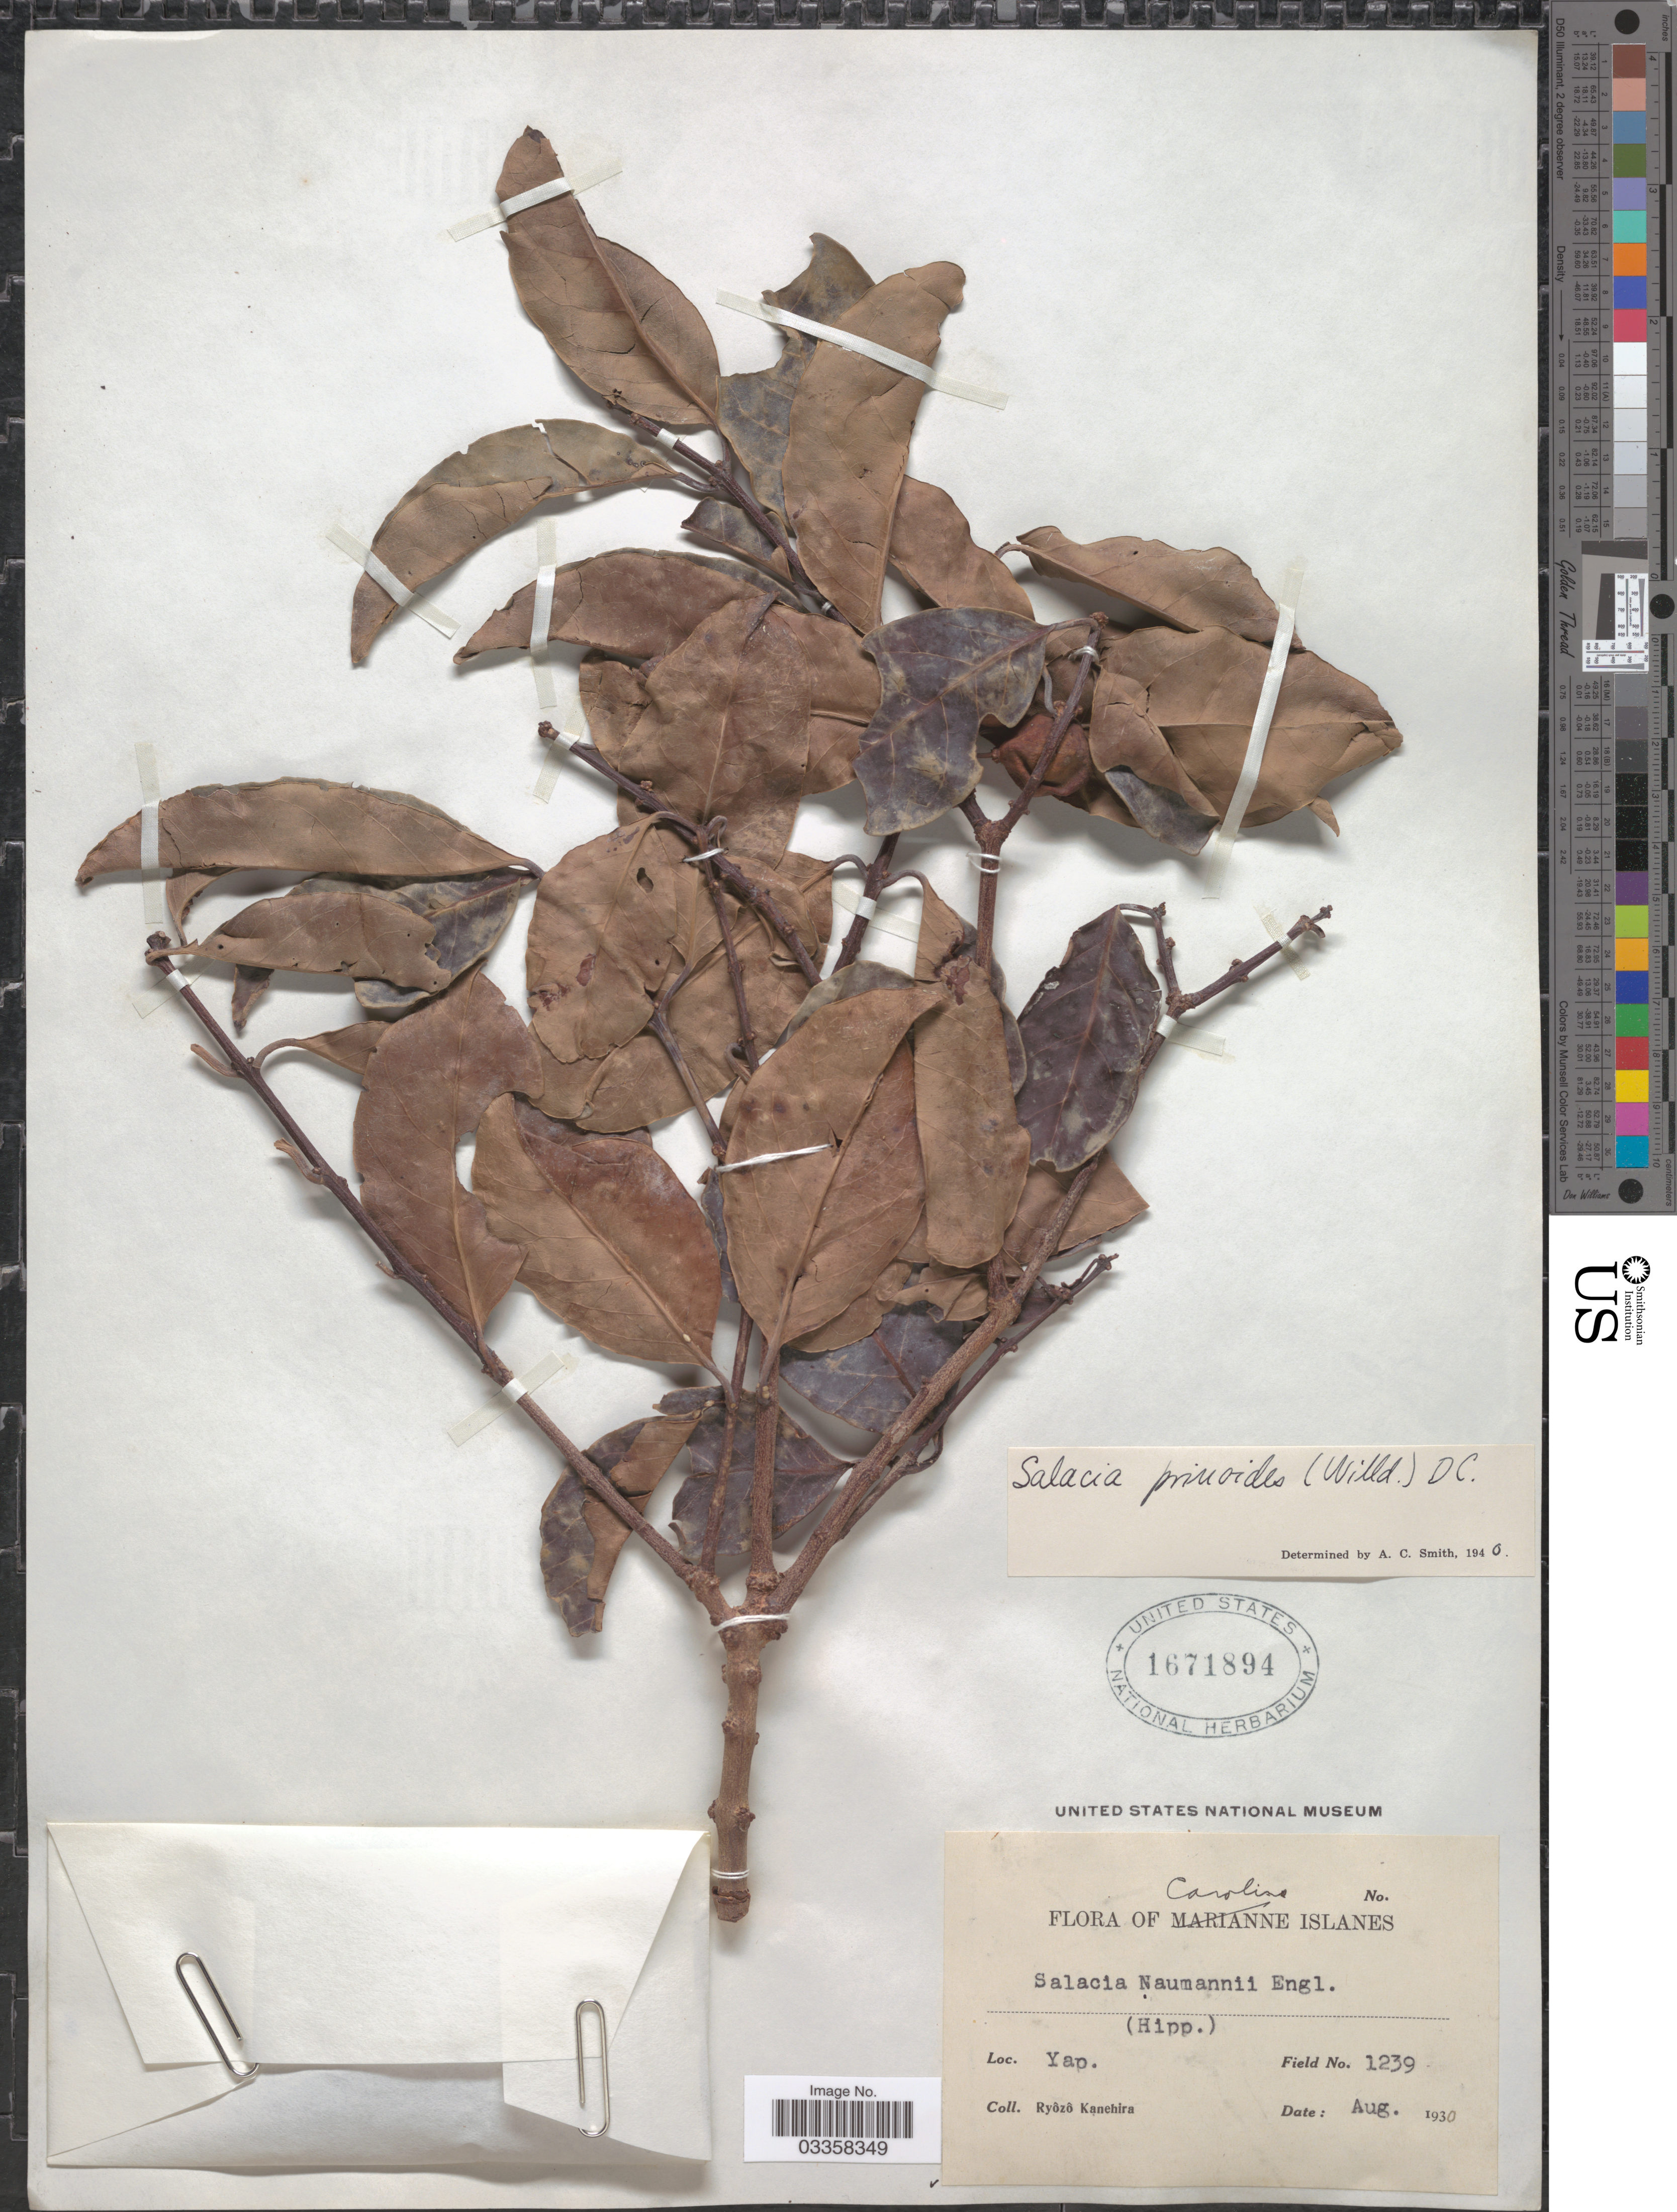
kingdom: Plantae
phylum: Tracheophyta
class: Magnoliopsida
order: Celastrales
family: Celastraceae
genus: Salacia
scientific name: Salacia prinoides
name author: (Willd.) DC.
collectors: R. Kanehira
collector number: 1239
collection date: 1930-08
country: Micronesia, Federated States of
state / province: Yap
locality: Caroline Islands.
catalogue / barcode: US 1671894